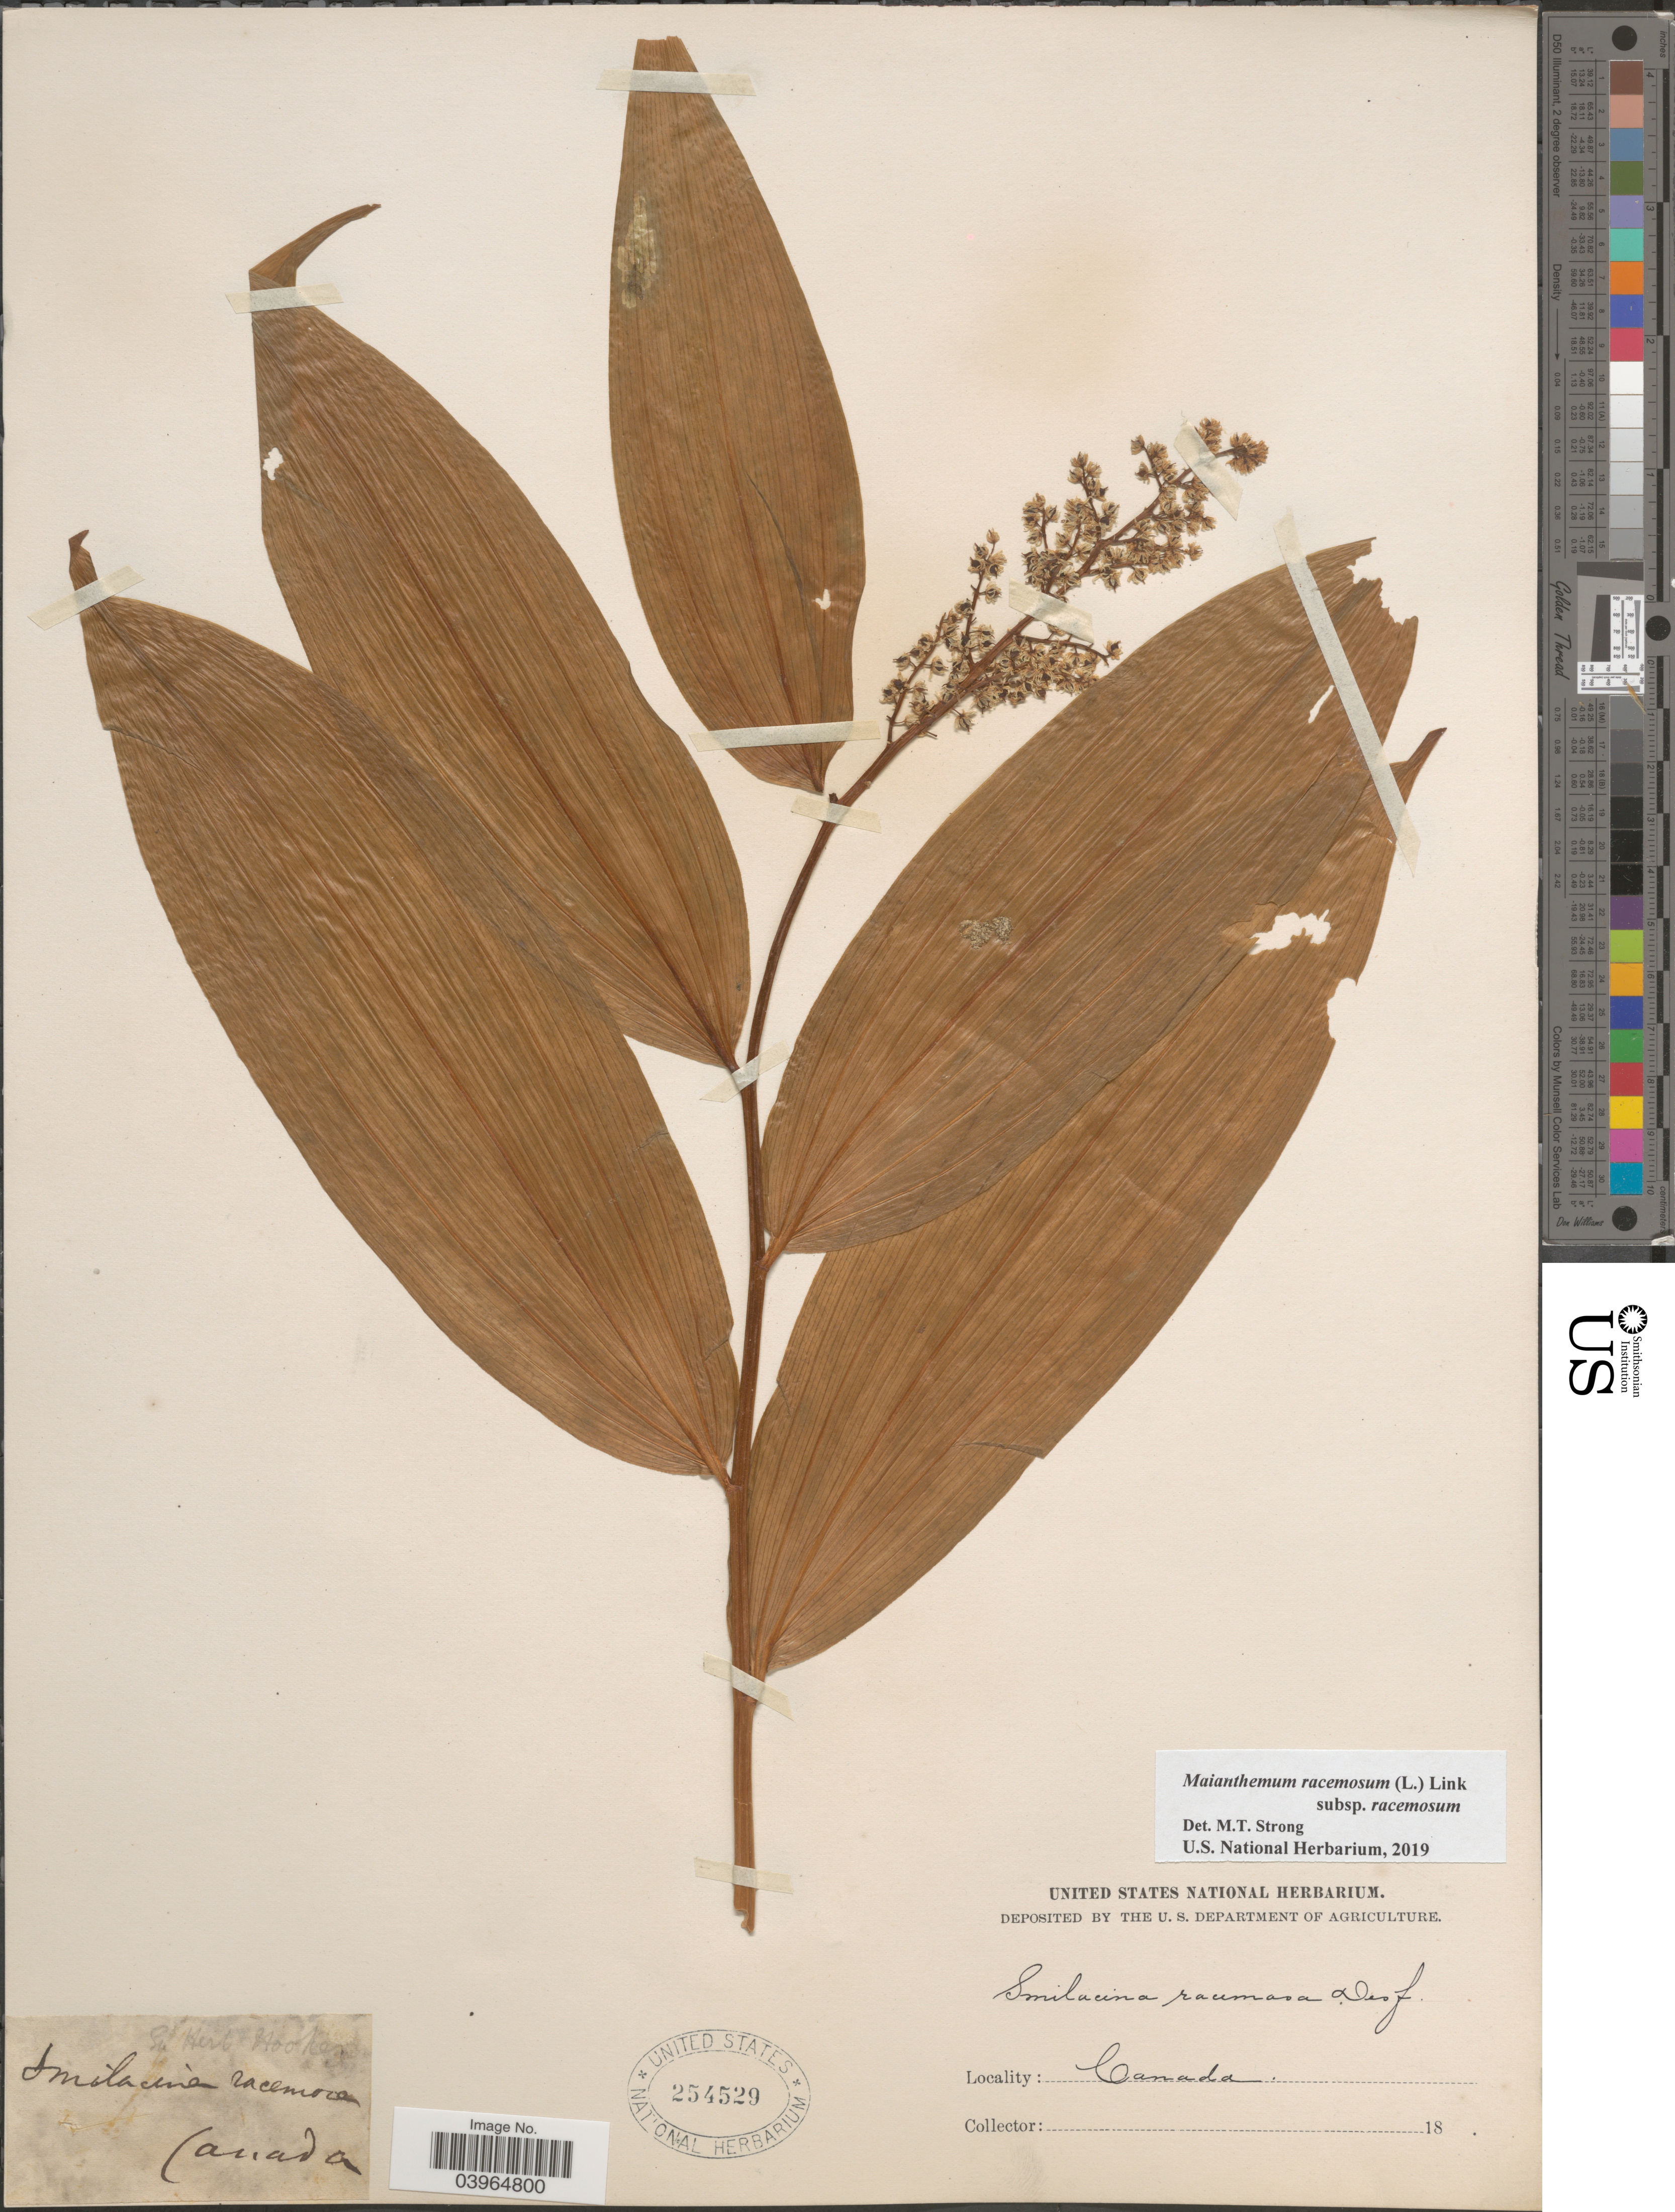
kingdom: Plantae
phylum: Tracheophyta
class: Liliopsida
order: Asparagales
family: Asparagaceae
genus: Maianthemum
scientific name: Maianthemum racemosum subsp. racemosum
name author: (L.) Link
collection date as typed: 18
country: Canada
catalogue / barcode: US 254529